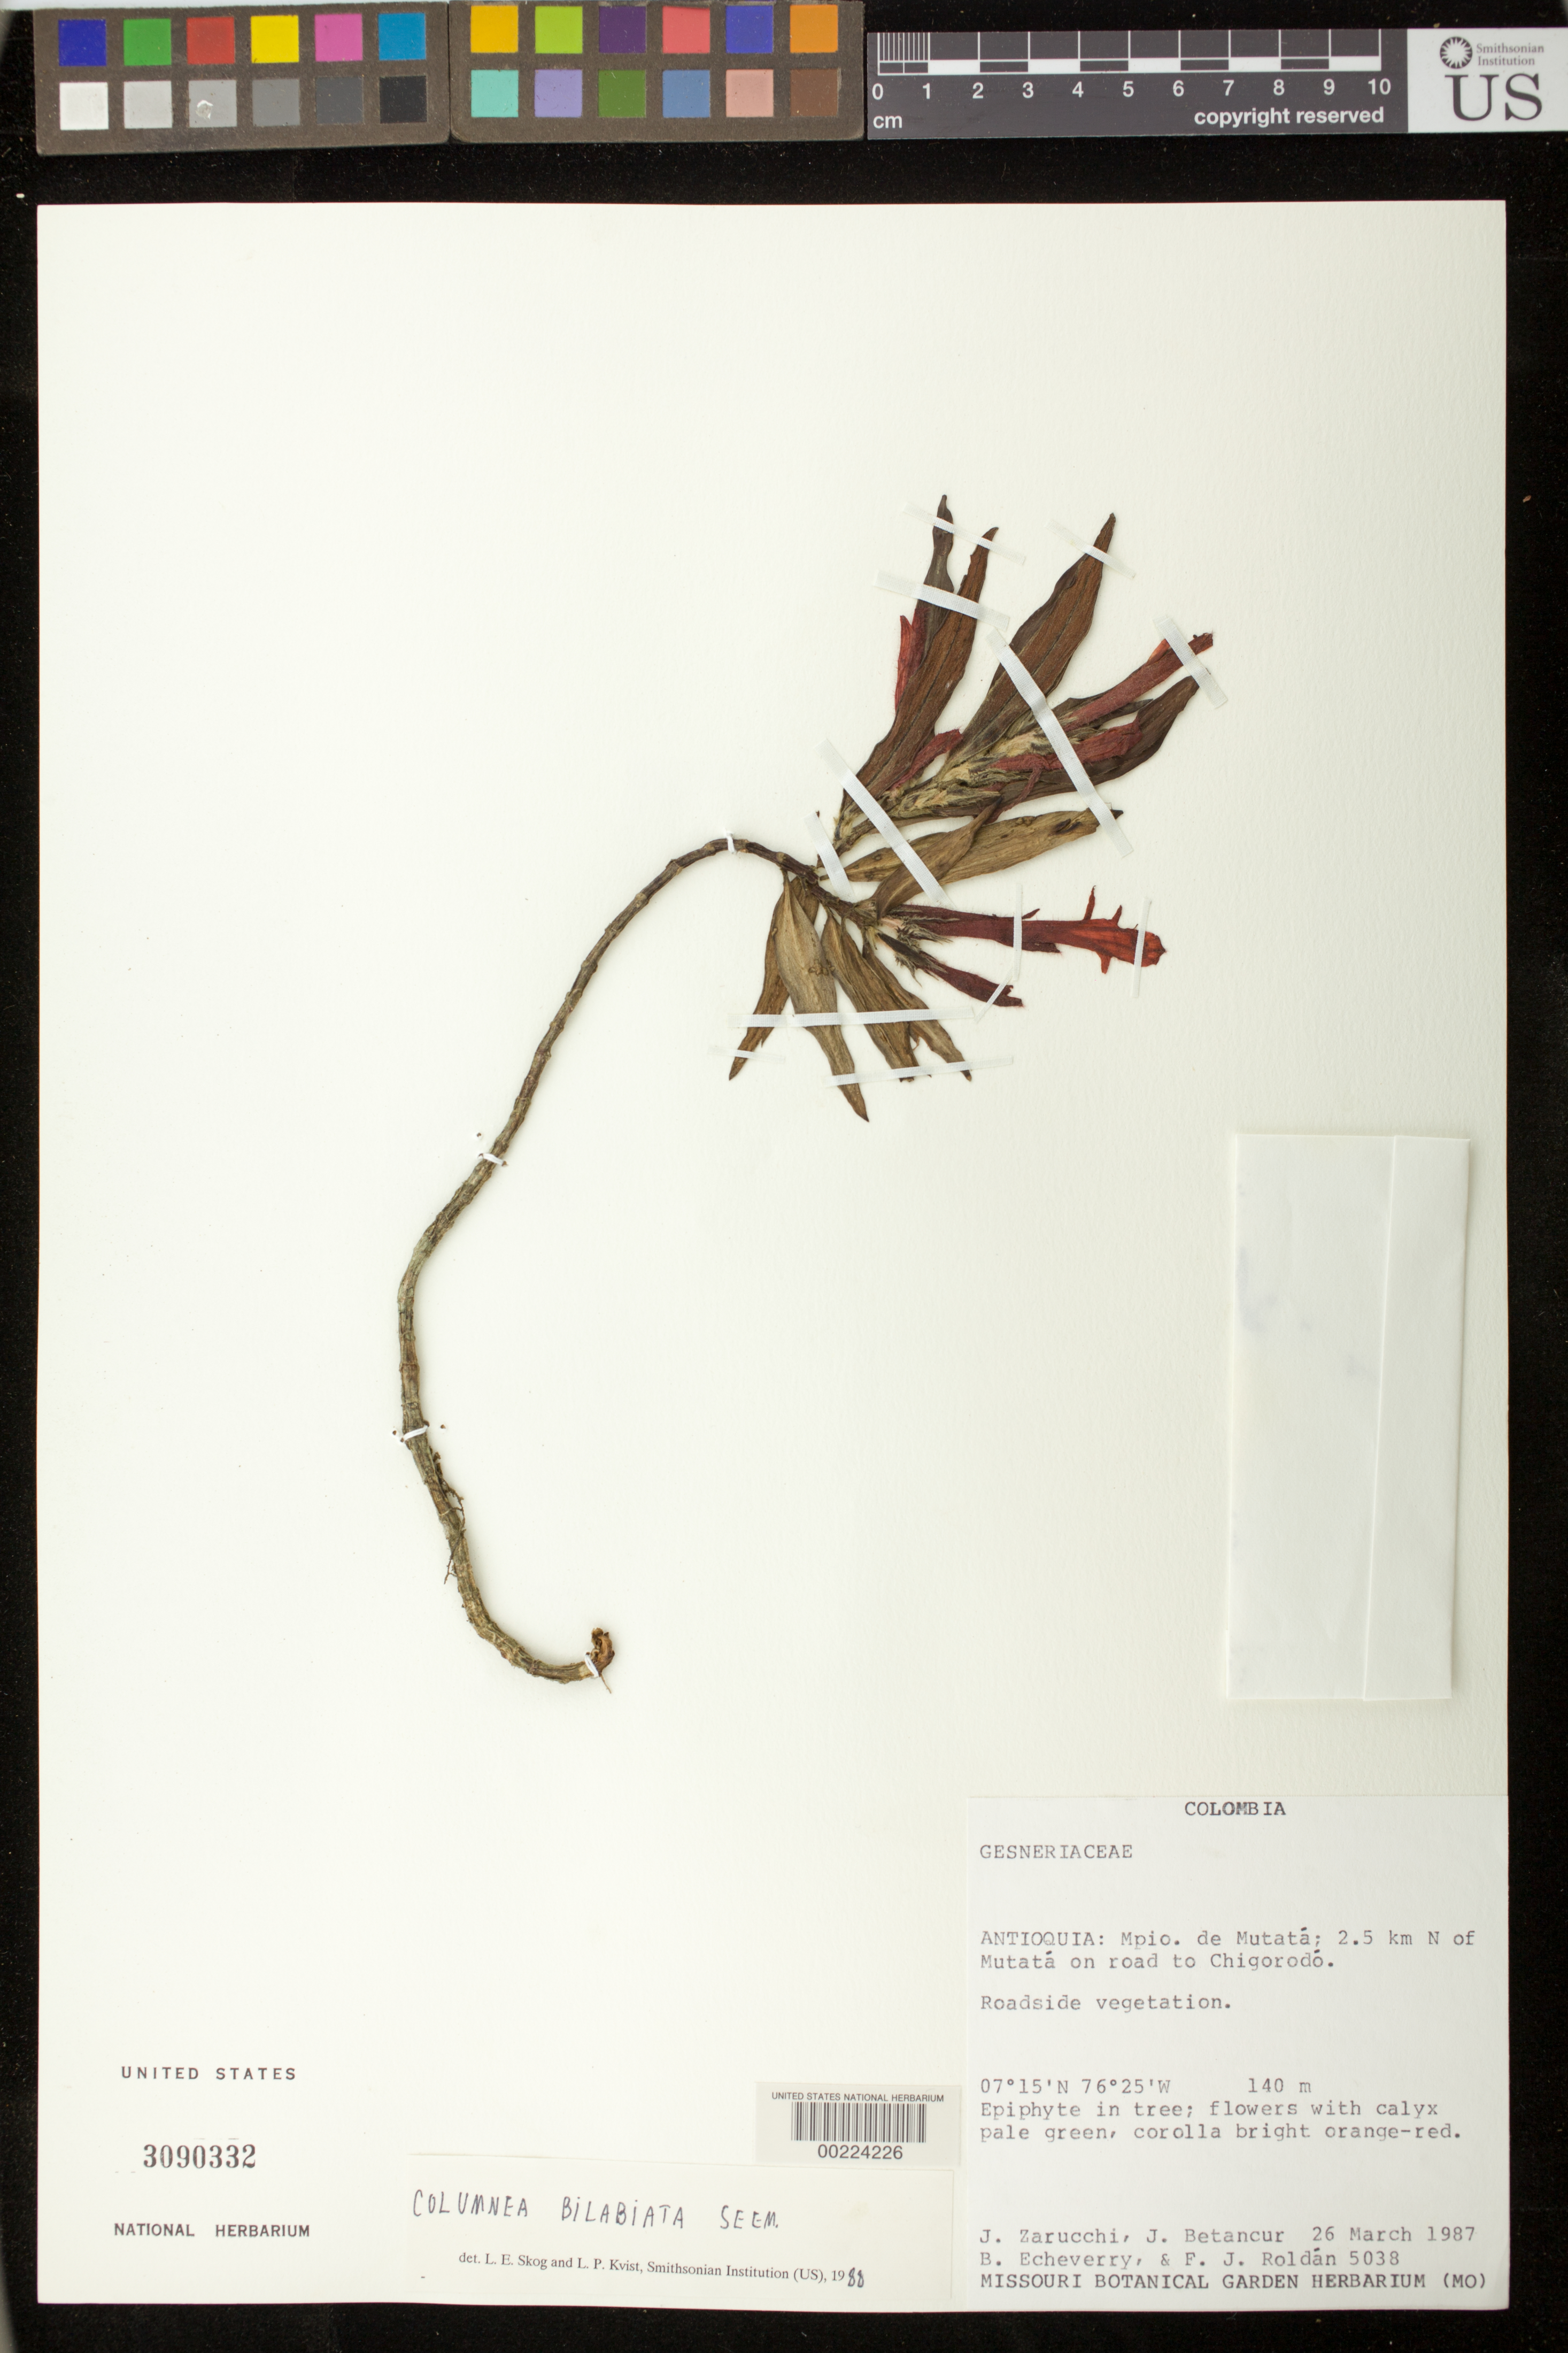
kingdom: Plantae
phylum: Tracheophyta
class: Magnoliopsida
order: Lamiales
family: Gesneriaceae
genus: Columnea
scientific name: Columnea bilabiata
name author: Seem.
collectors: J. L. Zarucchi, J. C. Betancur, B. Echeverry & F. J. Roldán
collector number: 5038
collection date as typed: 26 Mar 1987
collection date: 1987-03-26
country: Colombia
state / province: Antioquia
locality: Mun. of Mutata, 2.5 km N of Mutata on road to Chigorodo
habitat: Roadside vegetation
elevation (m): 140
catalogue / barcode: US 3090332